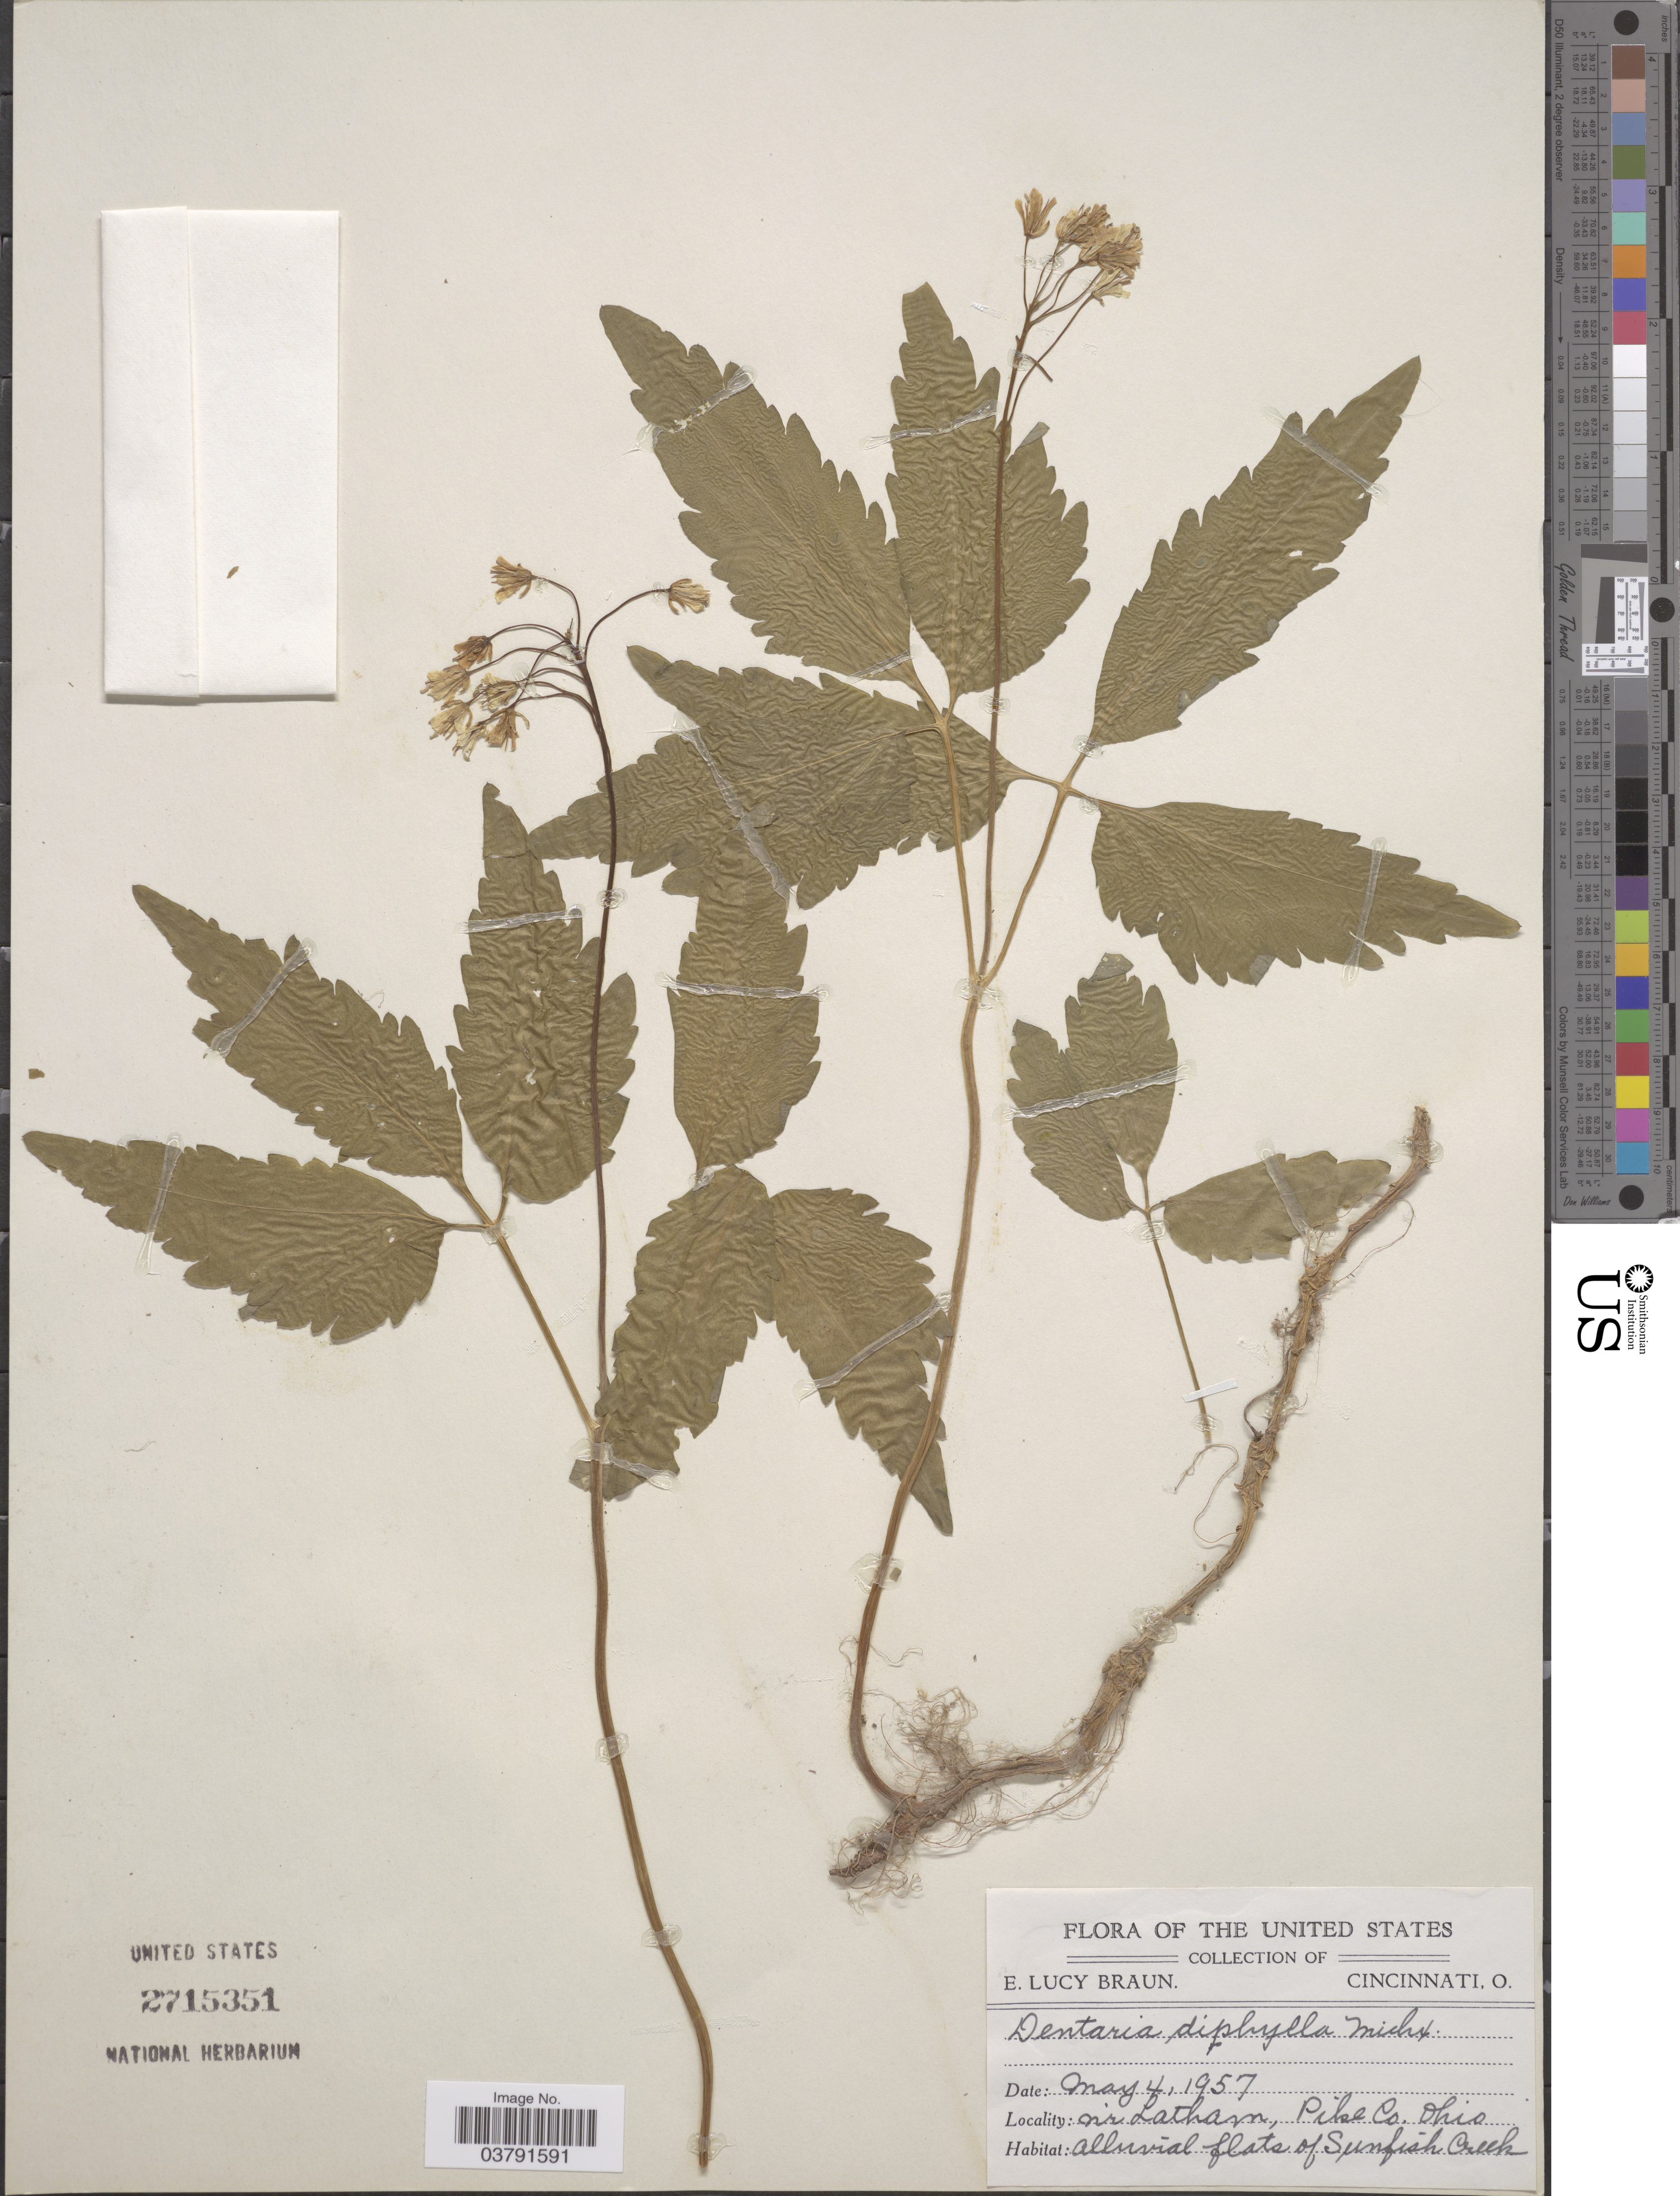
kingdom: Plantae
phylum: Tracheophyta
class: Magnoliopsida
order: Brassicales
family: Brassicaceae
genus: Dentaria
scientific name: Dentaria diphylla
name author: Michx.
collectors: E. L. Braun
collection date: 1957-05-04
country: United States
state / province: Ohio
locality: N'r Latham, Pike Co. Alluvial flats of Sunfish Creek.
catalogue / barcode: US 2715351